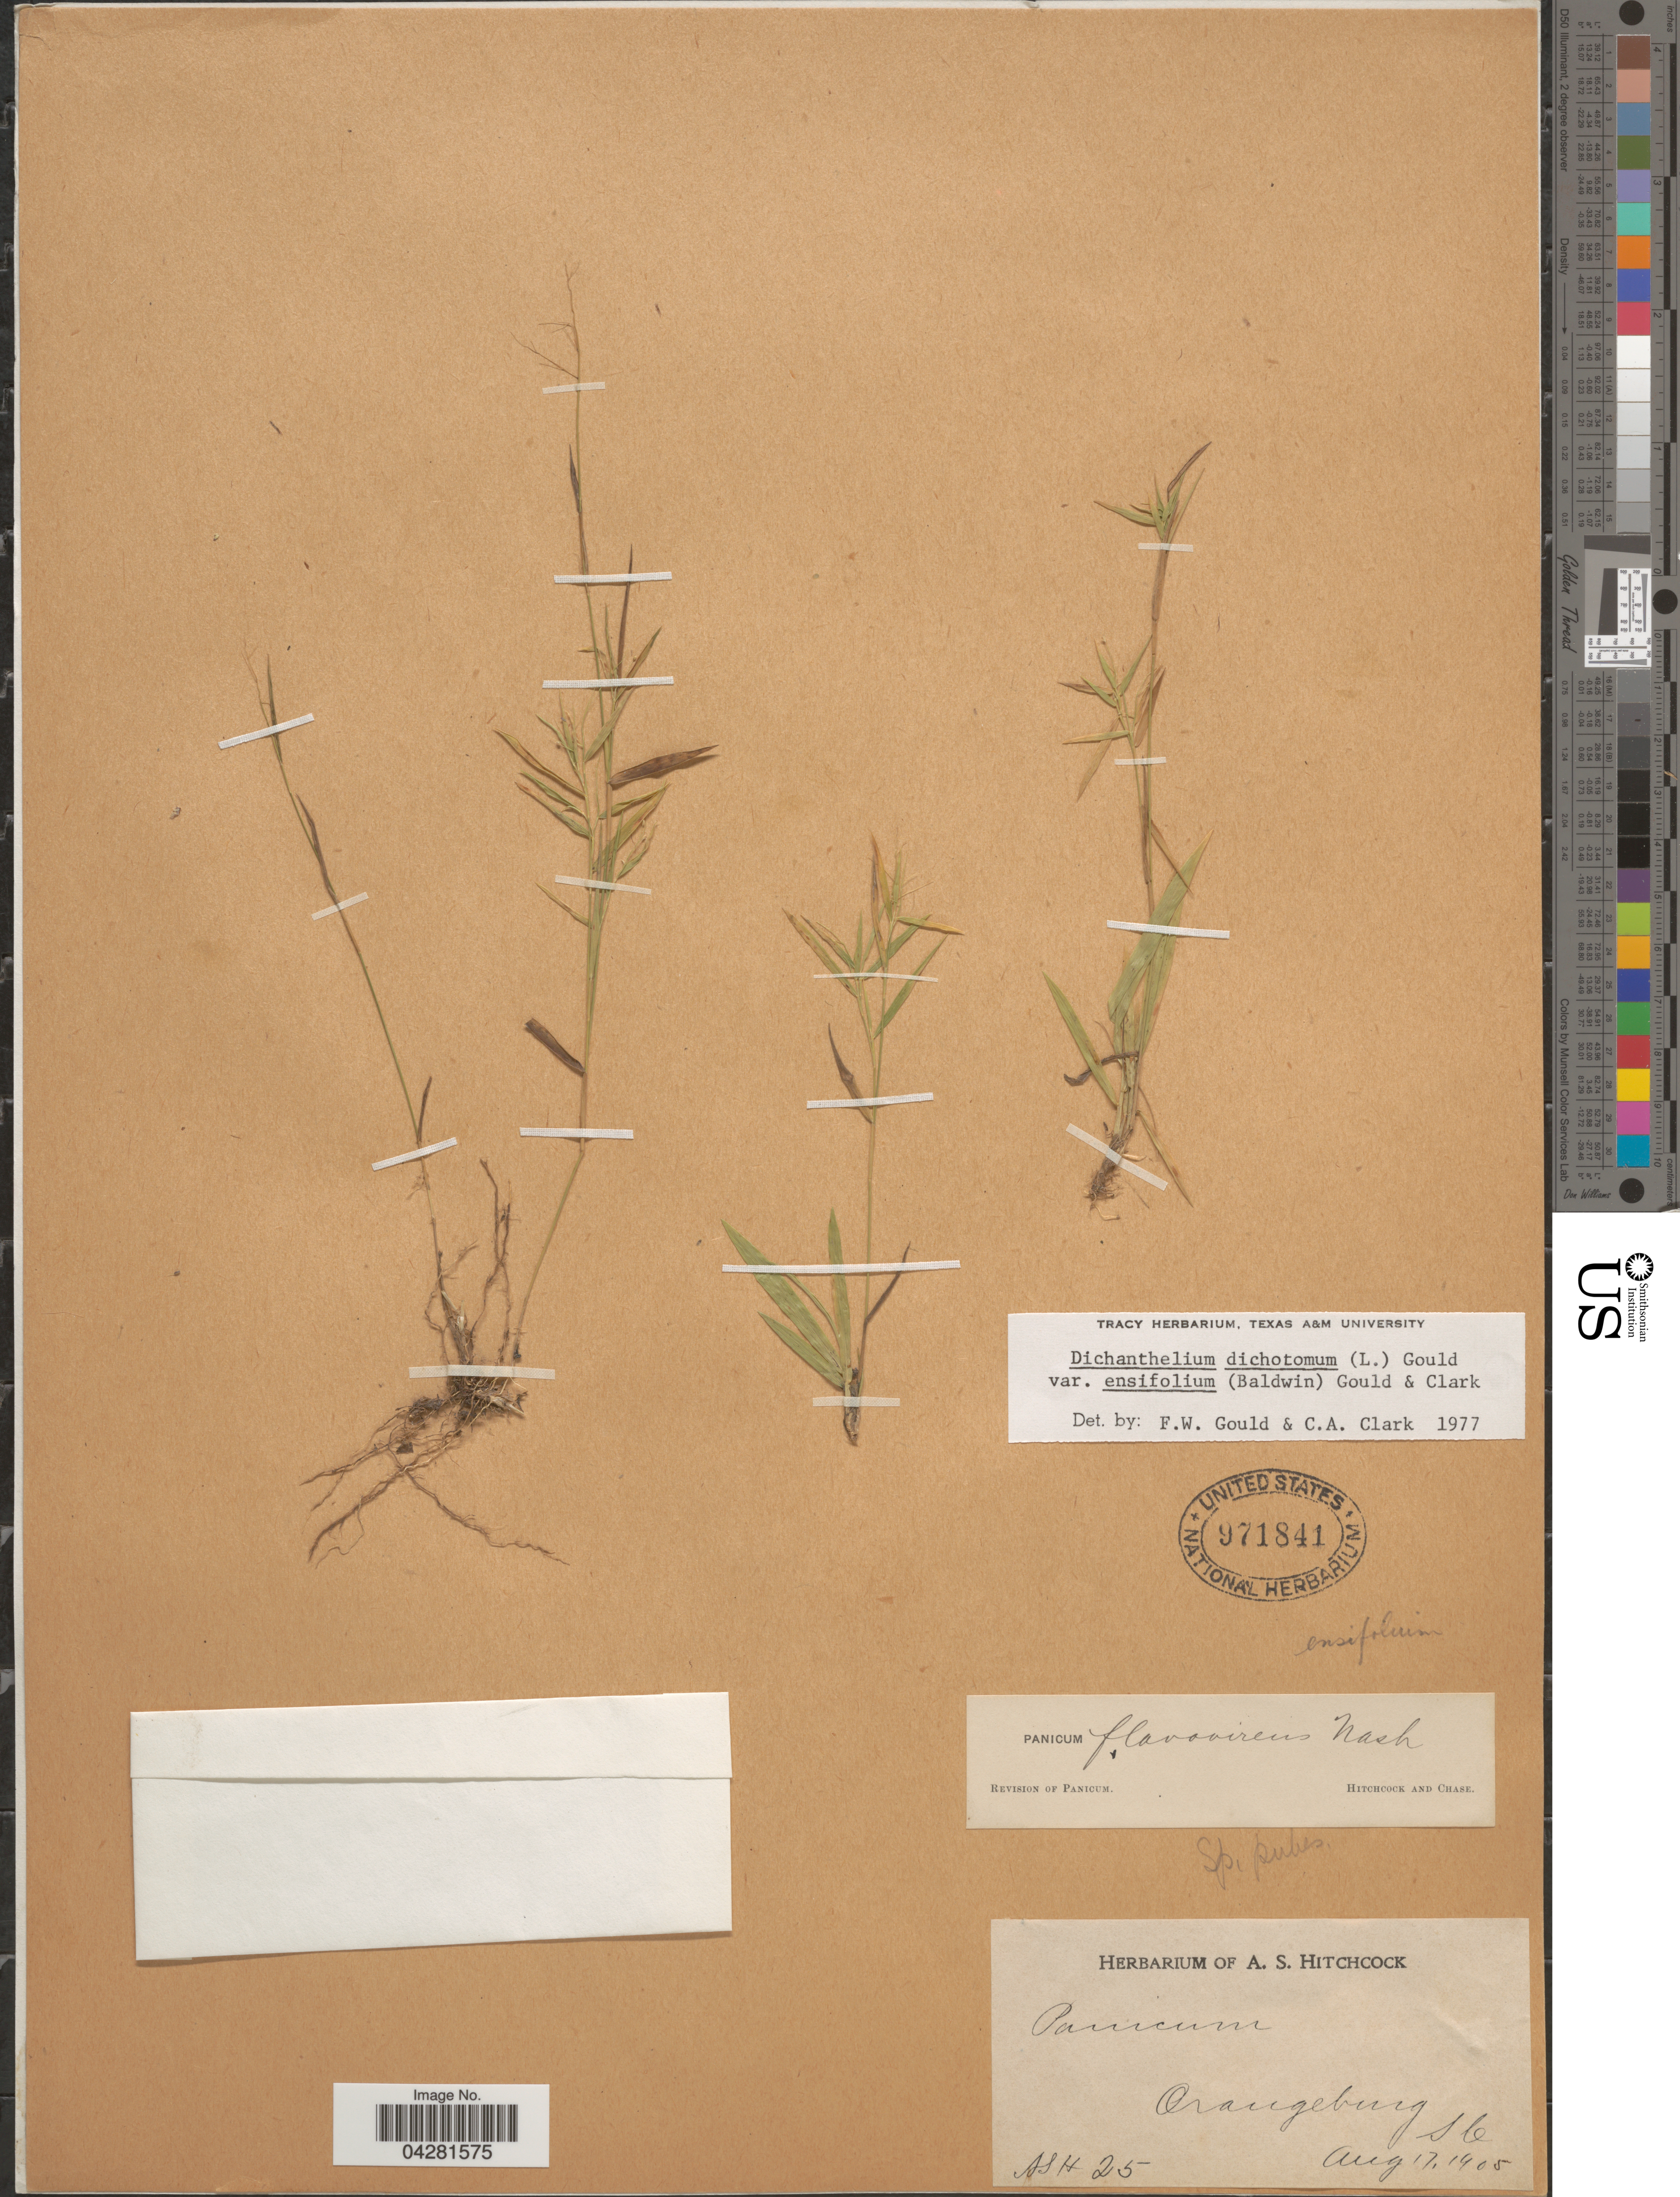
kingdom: Plantae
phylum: Tracheophyta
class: Liliopsida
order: Poales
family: Poaceae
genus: Dichanthelium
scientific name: Dichanthelium ensifolium var. ensifolium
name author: (Baldwin ex Elliot) Gould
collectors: A. S. Hitchcock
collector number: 25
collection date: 1905-08-17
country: United States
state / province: South Carolina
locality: Orangeburg.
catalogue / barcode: US 971841